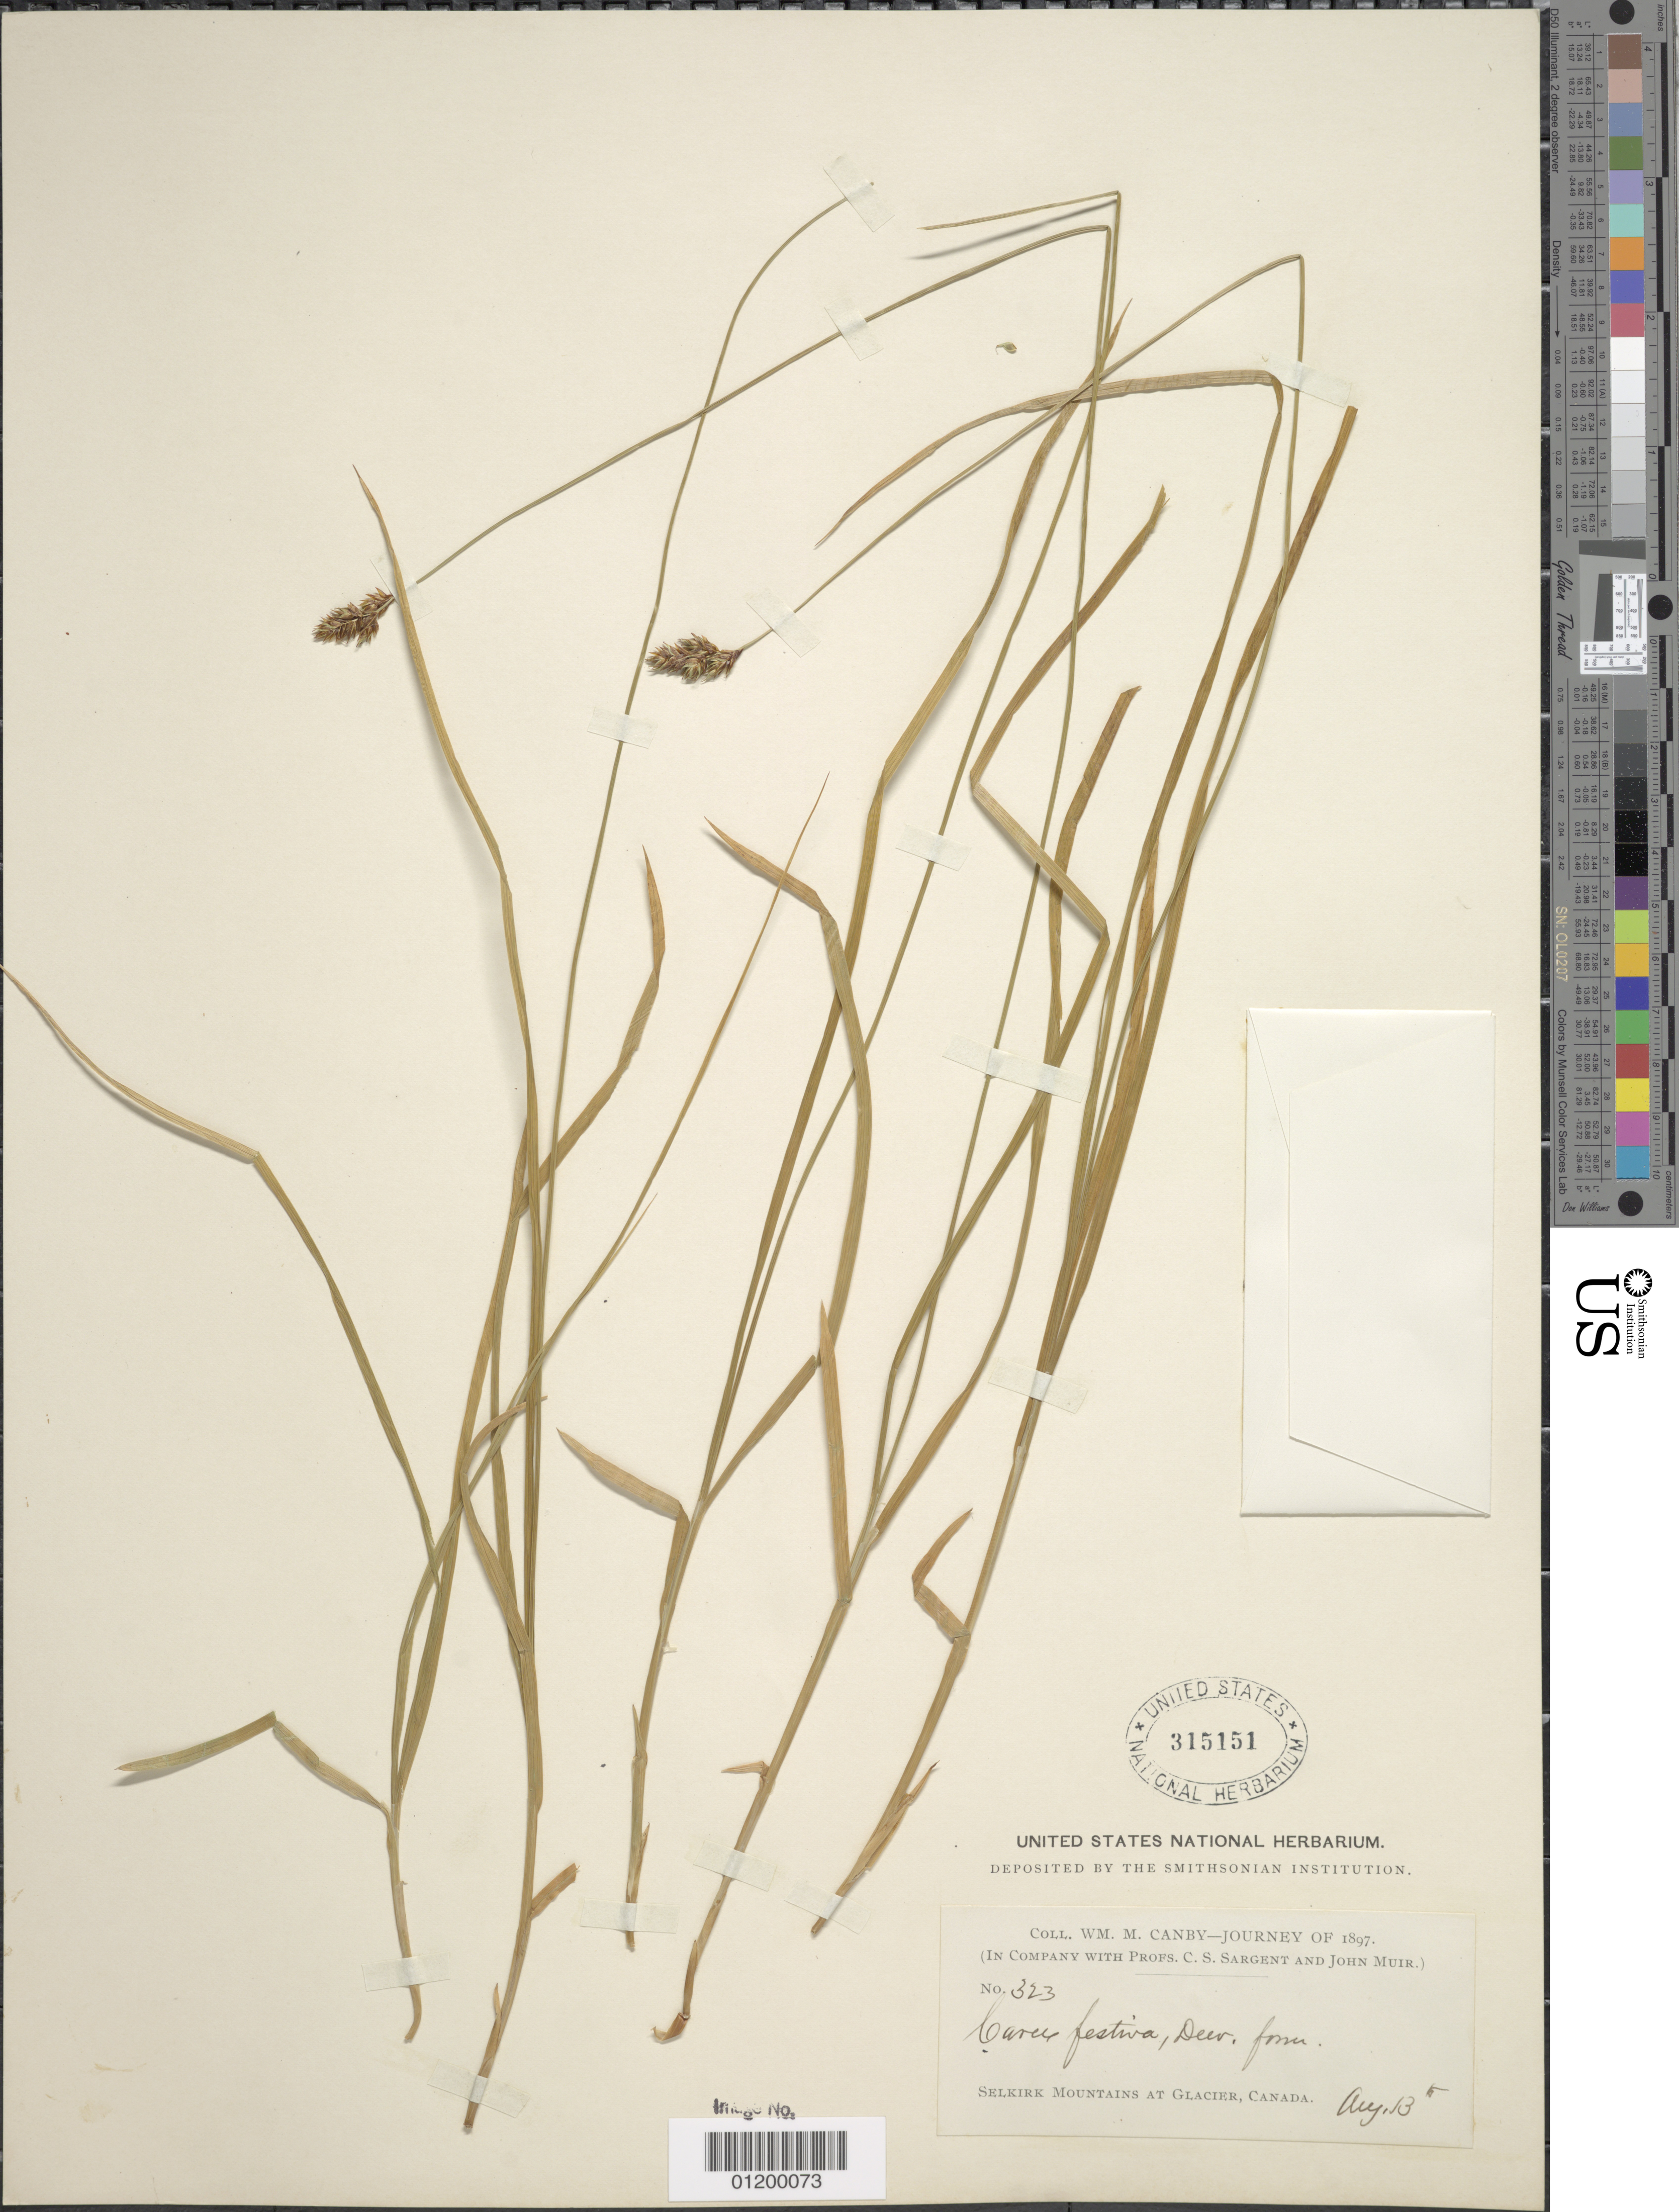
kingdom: Plantae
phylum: Tracheophyta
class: Liliopsida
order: Poales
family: Cyperaceae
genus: Carex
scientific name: Carex preslii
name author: Steud.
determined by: Whitkus, R.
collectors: W. M. Canby, C. S. Sargent & J. Muir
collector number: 323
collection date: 1897-08-13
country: Canada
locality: Selkirk Mts. at Glacier.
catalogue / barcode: US 315151